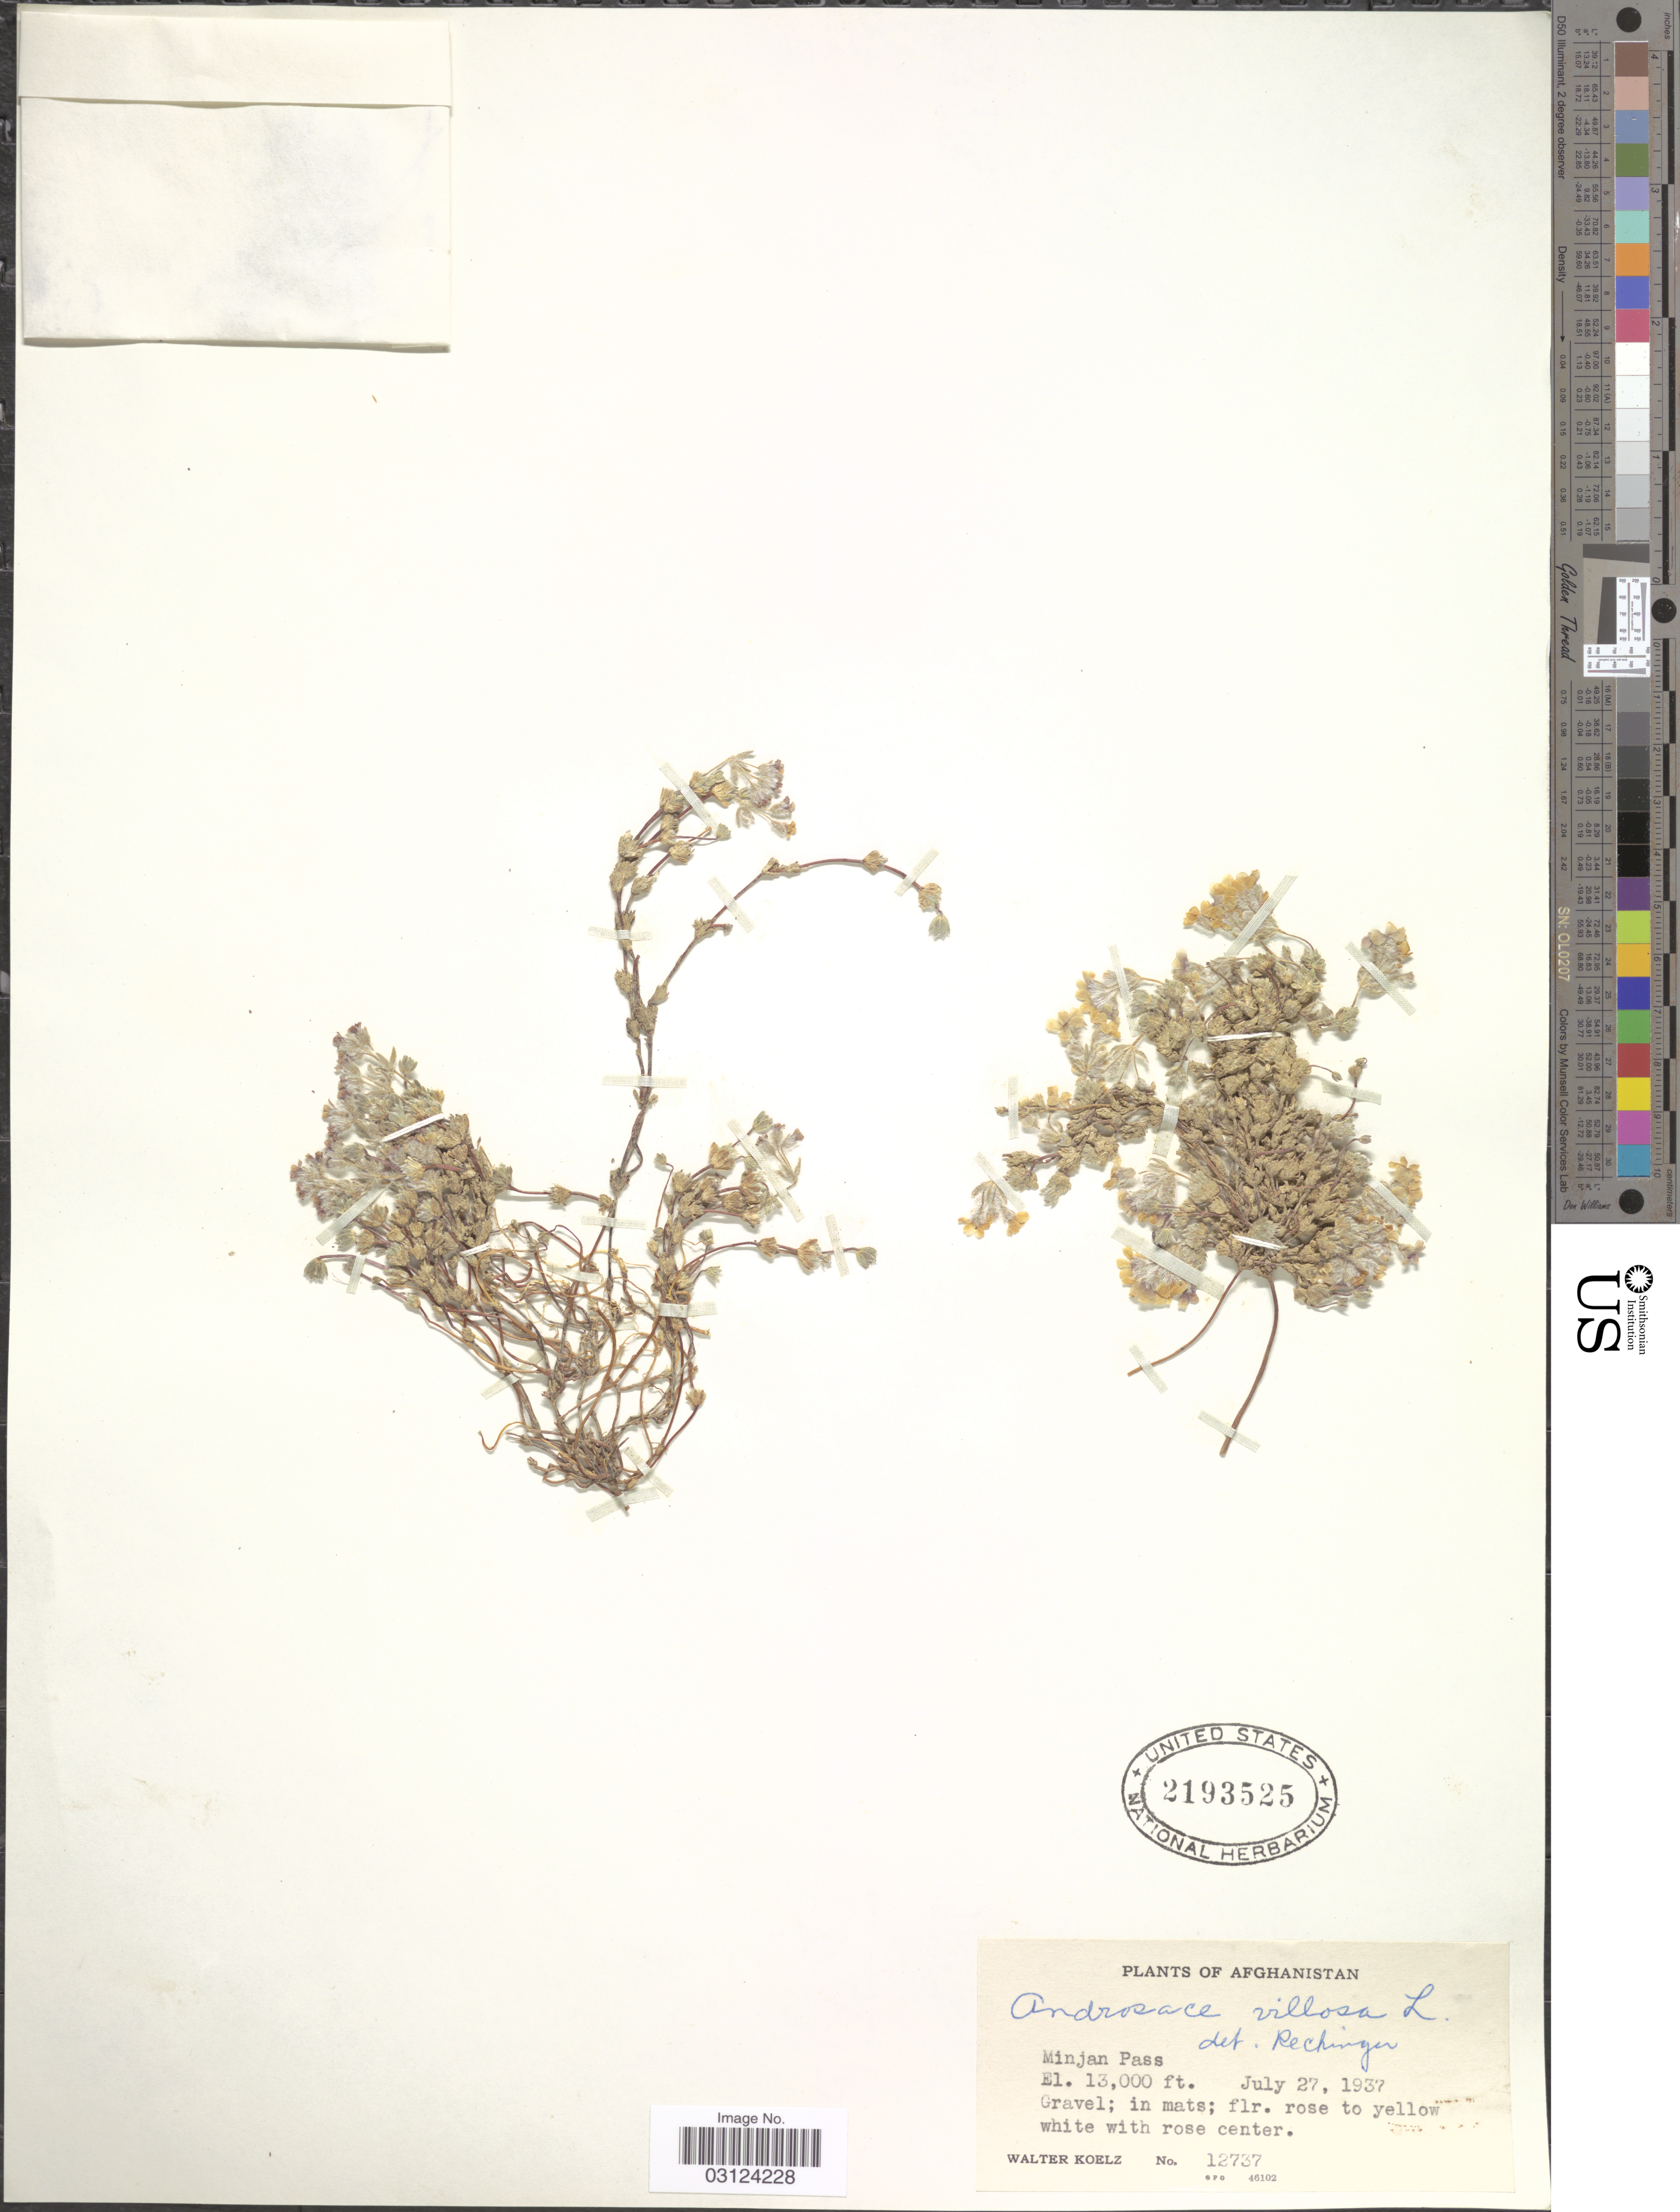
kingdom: Plantae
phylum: Tracheophyta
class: Magnoliopsida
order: Ericales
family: Primulaceae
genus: Androsace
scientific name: Androsace villosa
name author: L.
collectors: W. N. Koelz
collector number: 12737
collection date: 1937-07-27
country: Afghanistan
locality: Minjan Pass.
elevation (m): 3962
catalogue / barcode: US 2193525